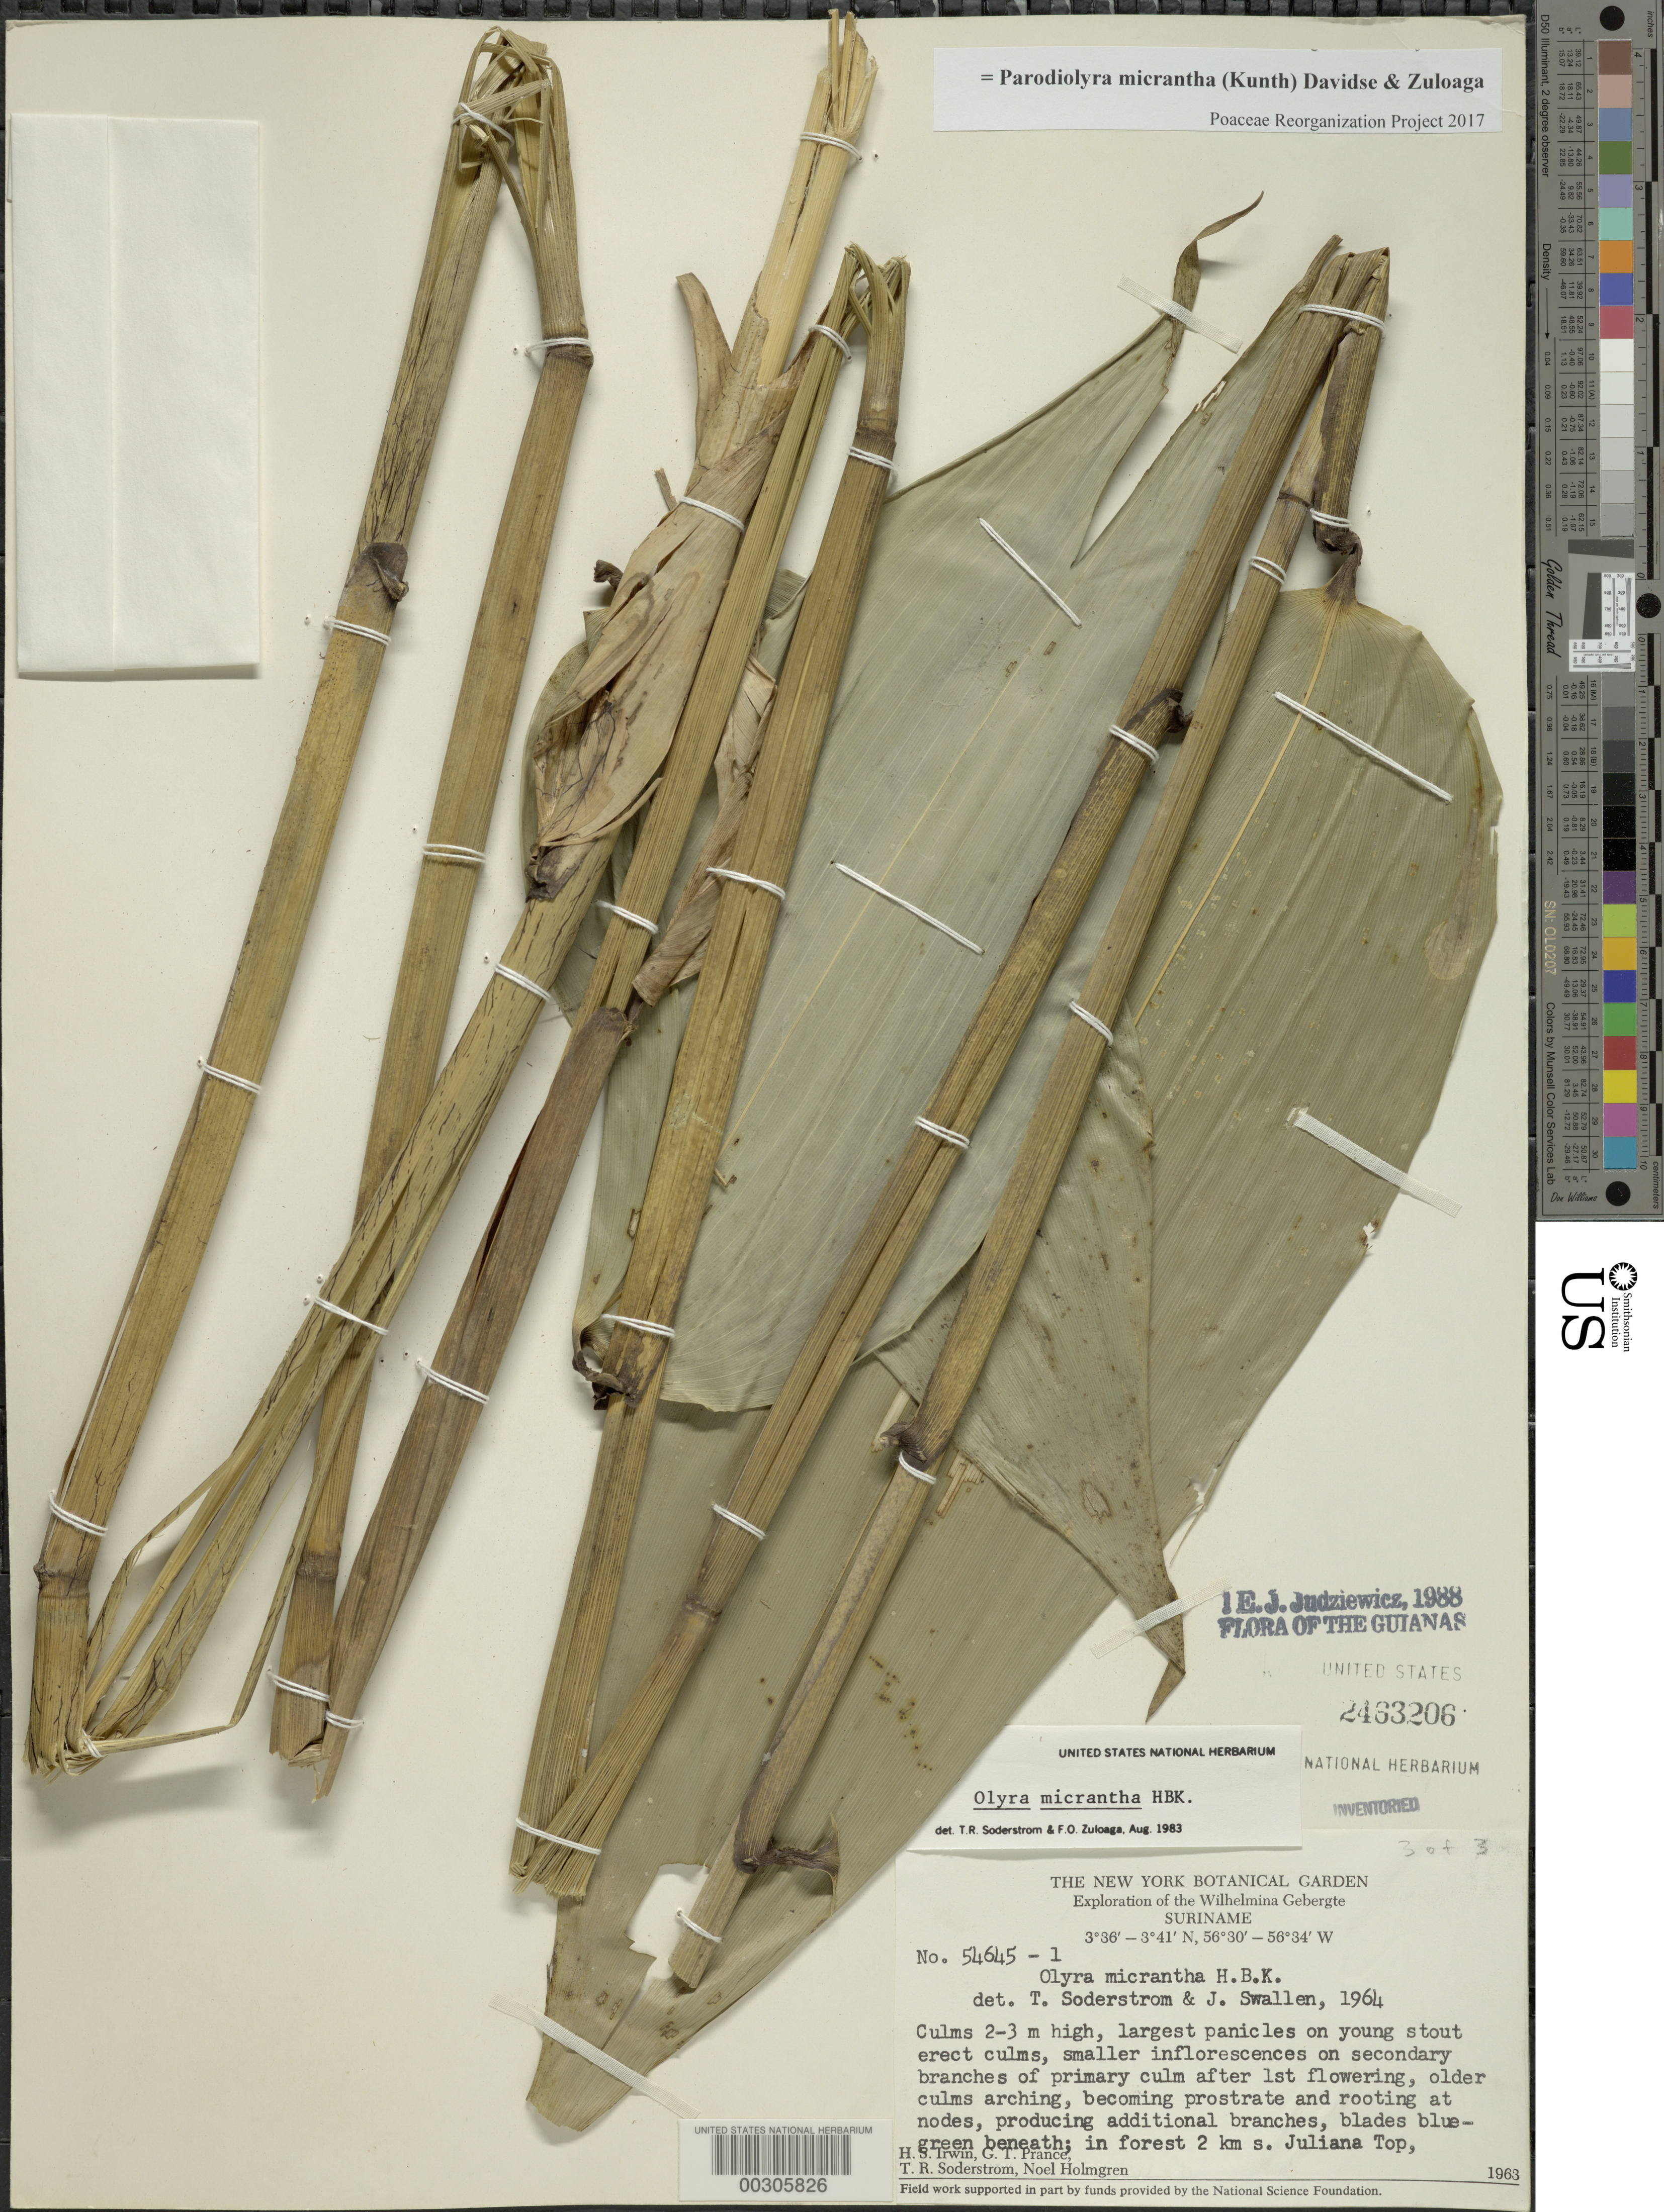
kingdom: Plantae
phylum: Tracheophyta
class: Liliopsida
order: Poales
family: Poaceae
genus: Parodiolyra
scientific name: Parodiolyra micrantha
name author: (Kunth) Davidse & Zuloaga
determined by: Poaceae Reorganization Project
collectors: H. Irwin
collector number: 54645-1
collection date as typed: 1963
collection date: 1963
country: Suriname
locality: Lat. 3 36'n: long. 56 30'w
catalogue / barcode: US 2463206